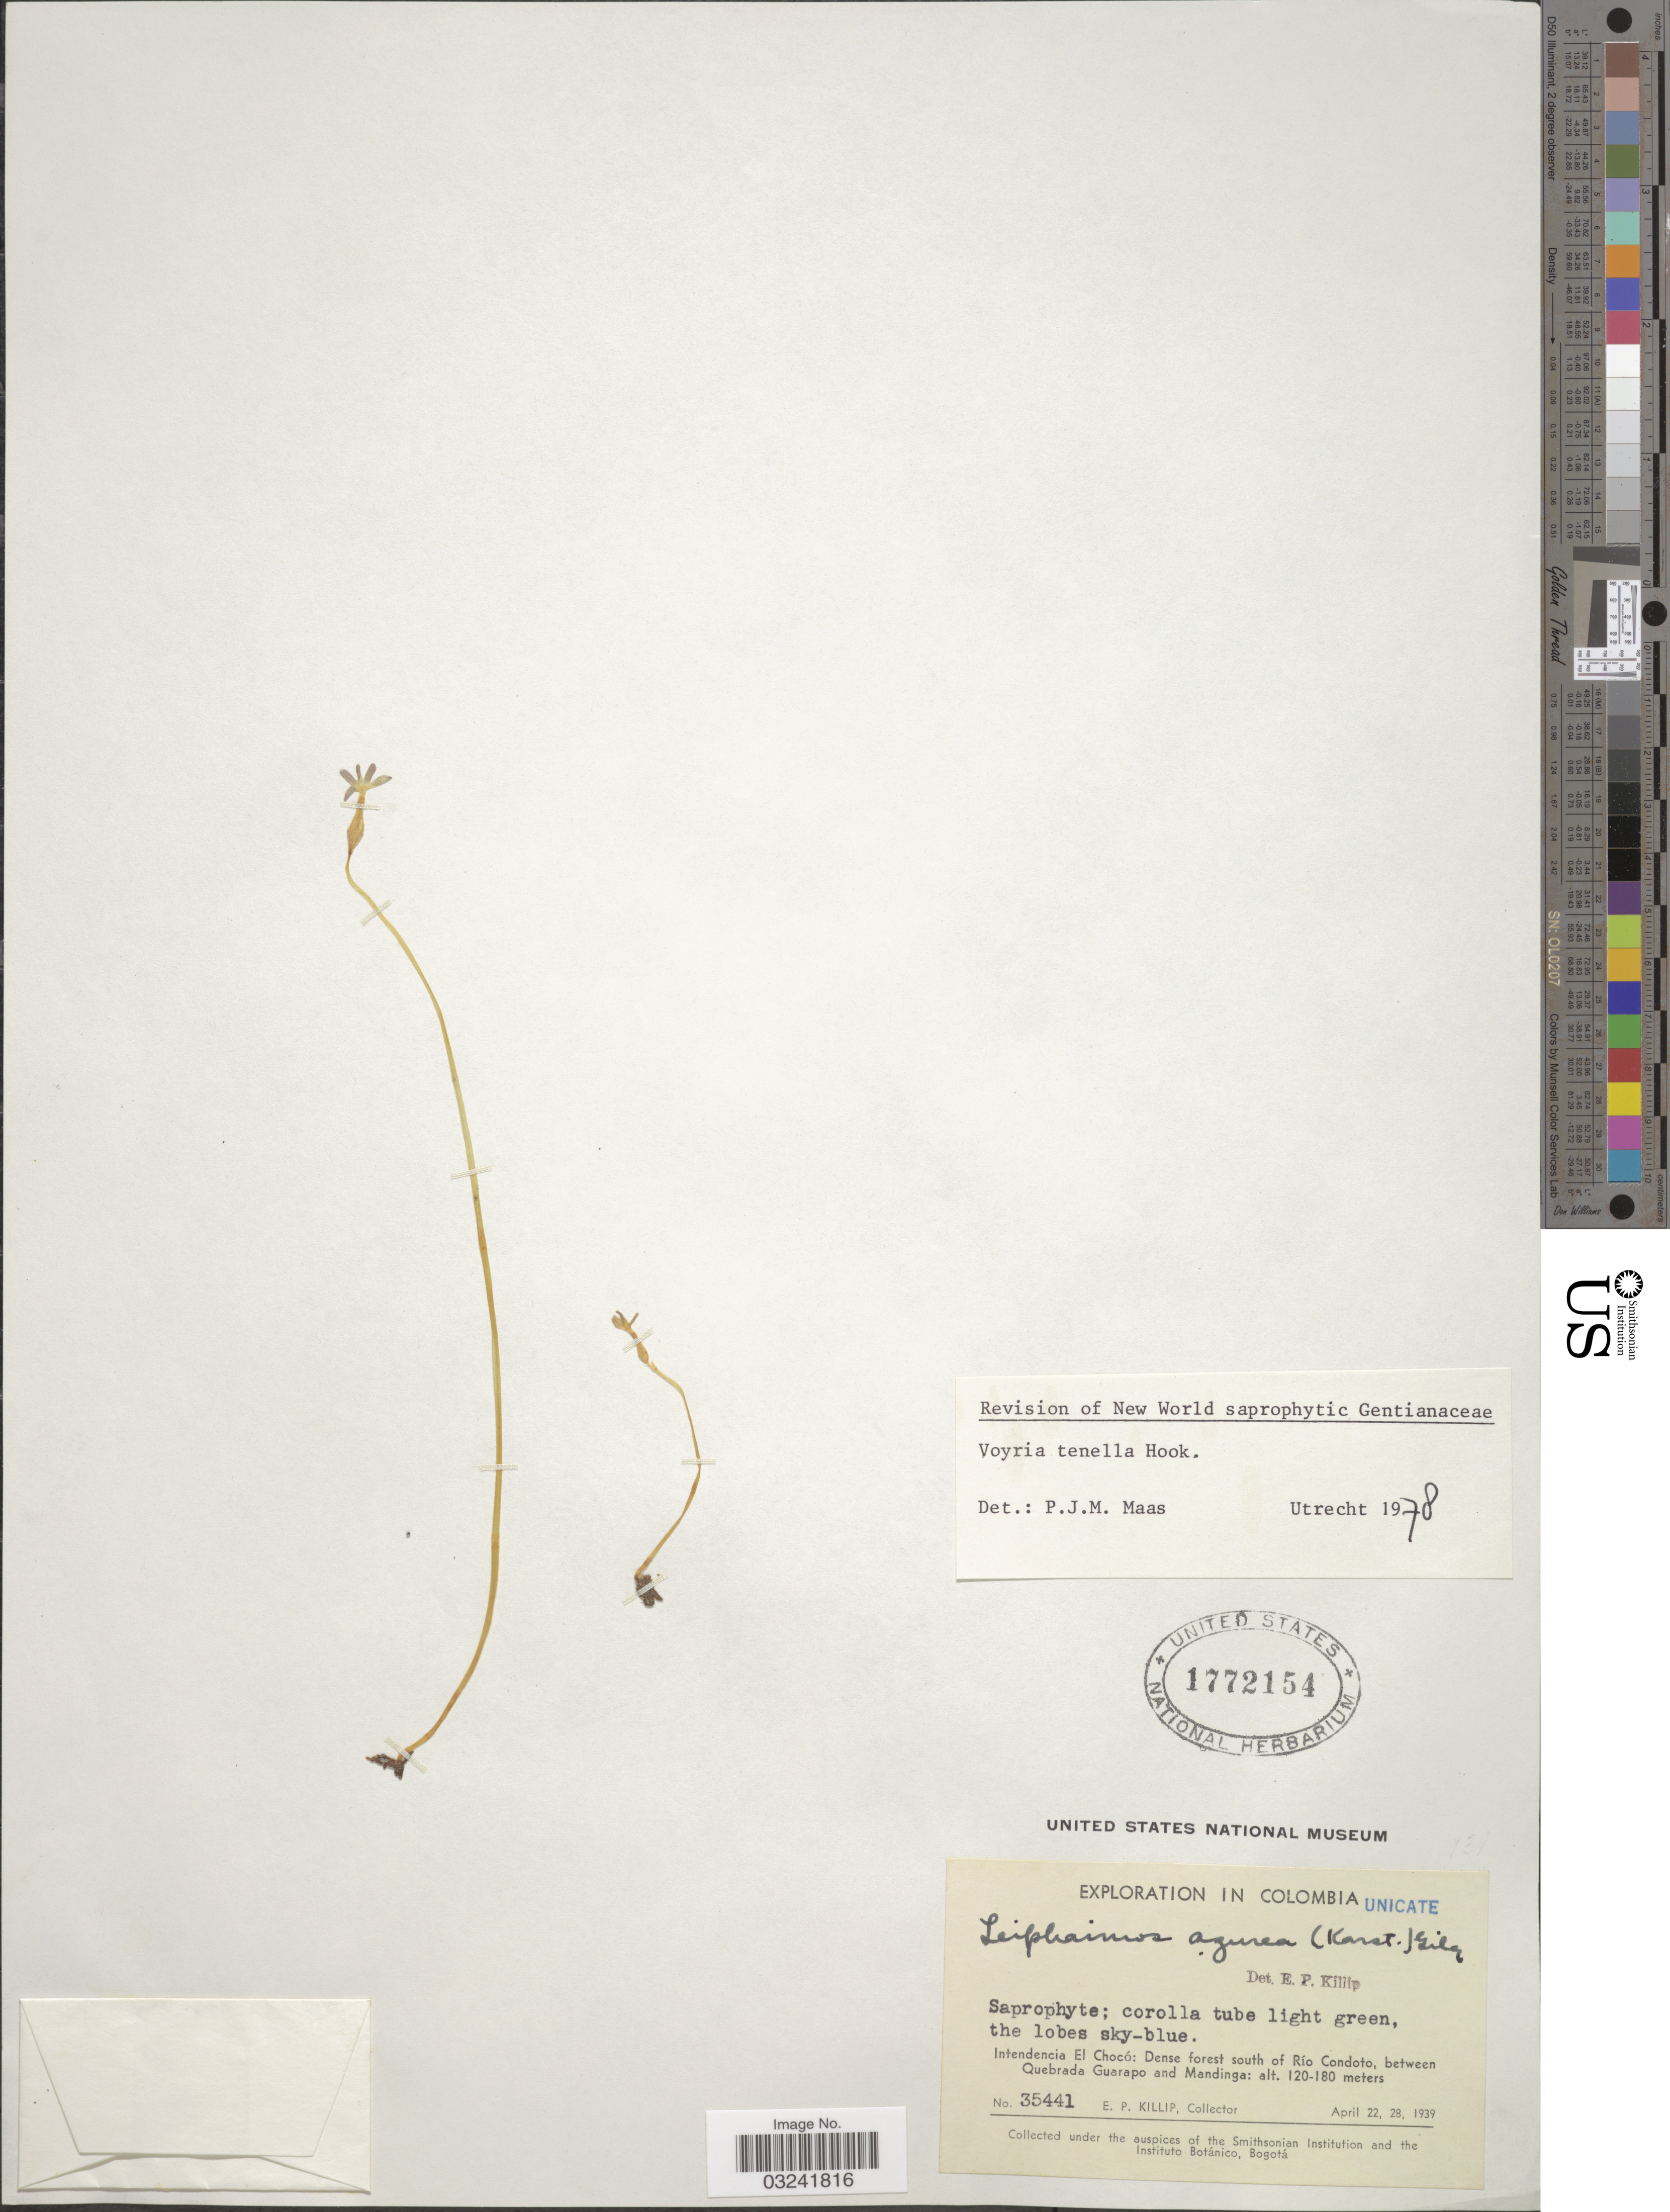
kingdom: Plantae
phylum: Tracheophyta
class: Magnoliopsida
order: Gentianales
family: Gentianaceae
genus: Voyria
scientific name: Voyria tenella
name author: Guilding ex Hook.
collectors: E. P. Killip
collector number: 35441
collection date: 1939-04-22/1939-04-28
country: Colombia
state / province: Chocó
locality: Intendencia El Chocó: Dense forest south of Río Condoto, between Quebrada Guarapo and Mandinga.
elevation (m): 120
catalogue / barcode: US 1772154